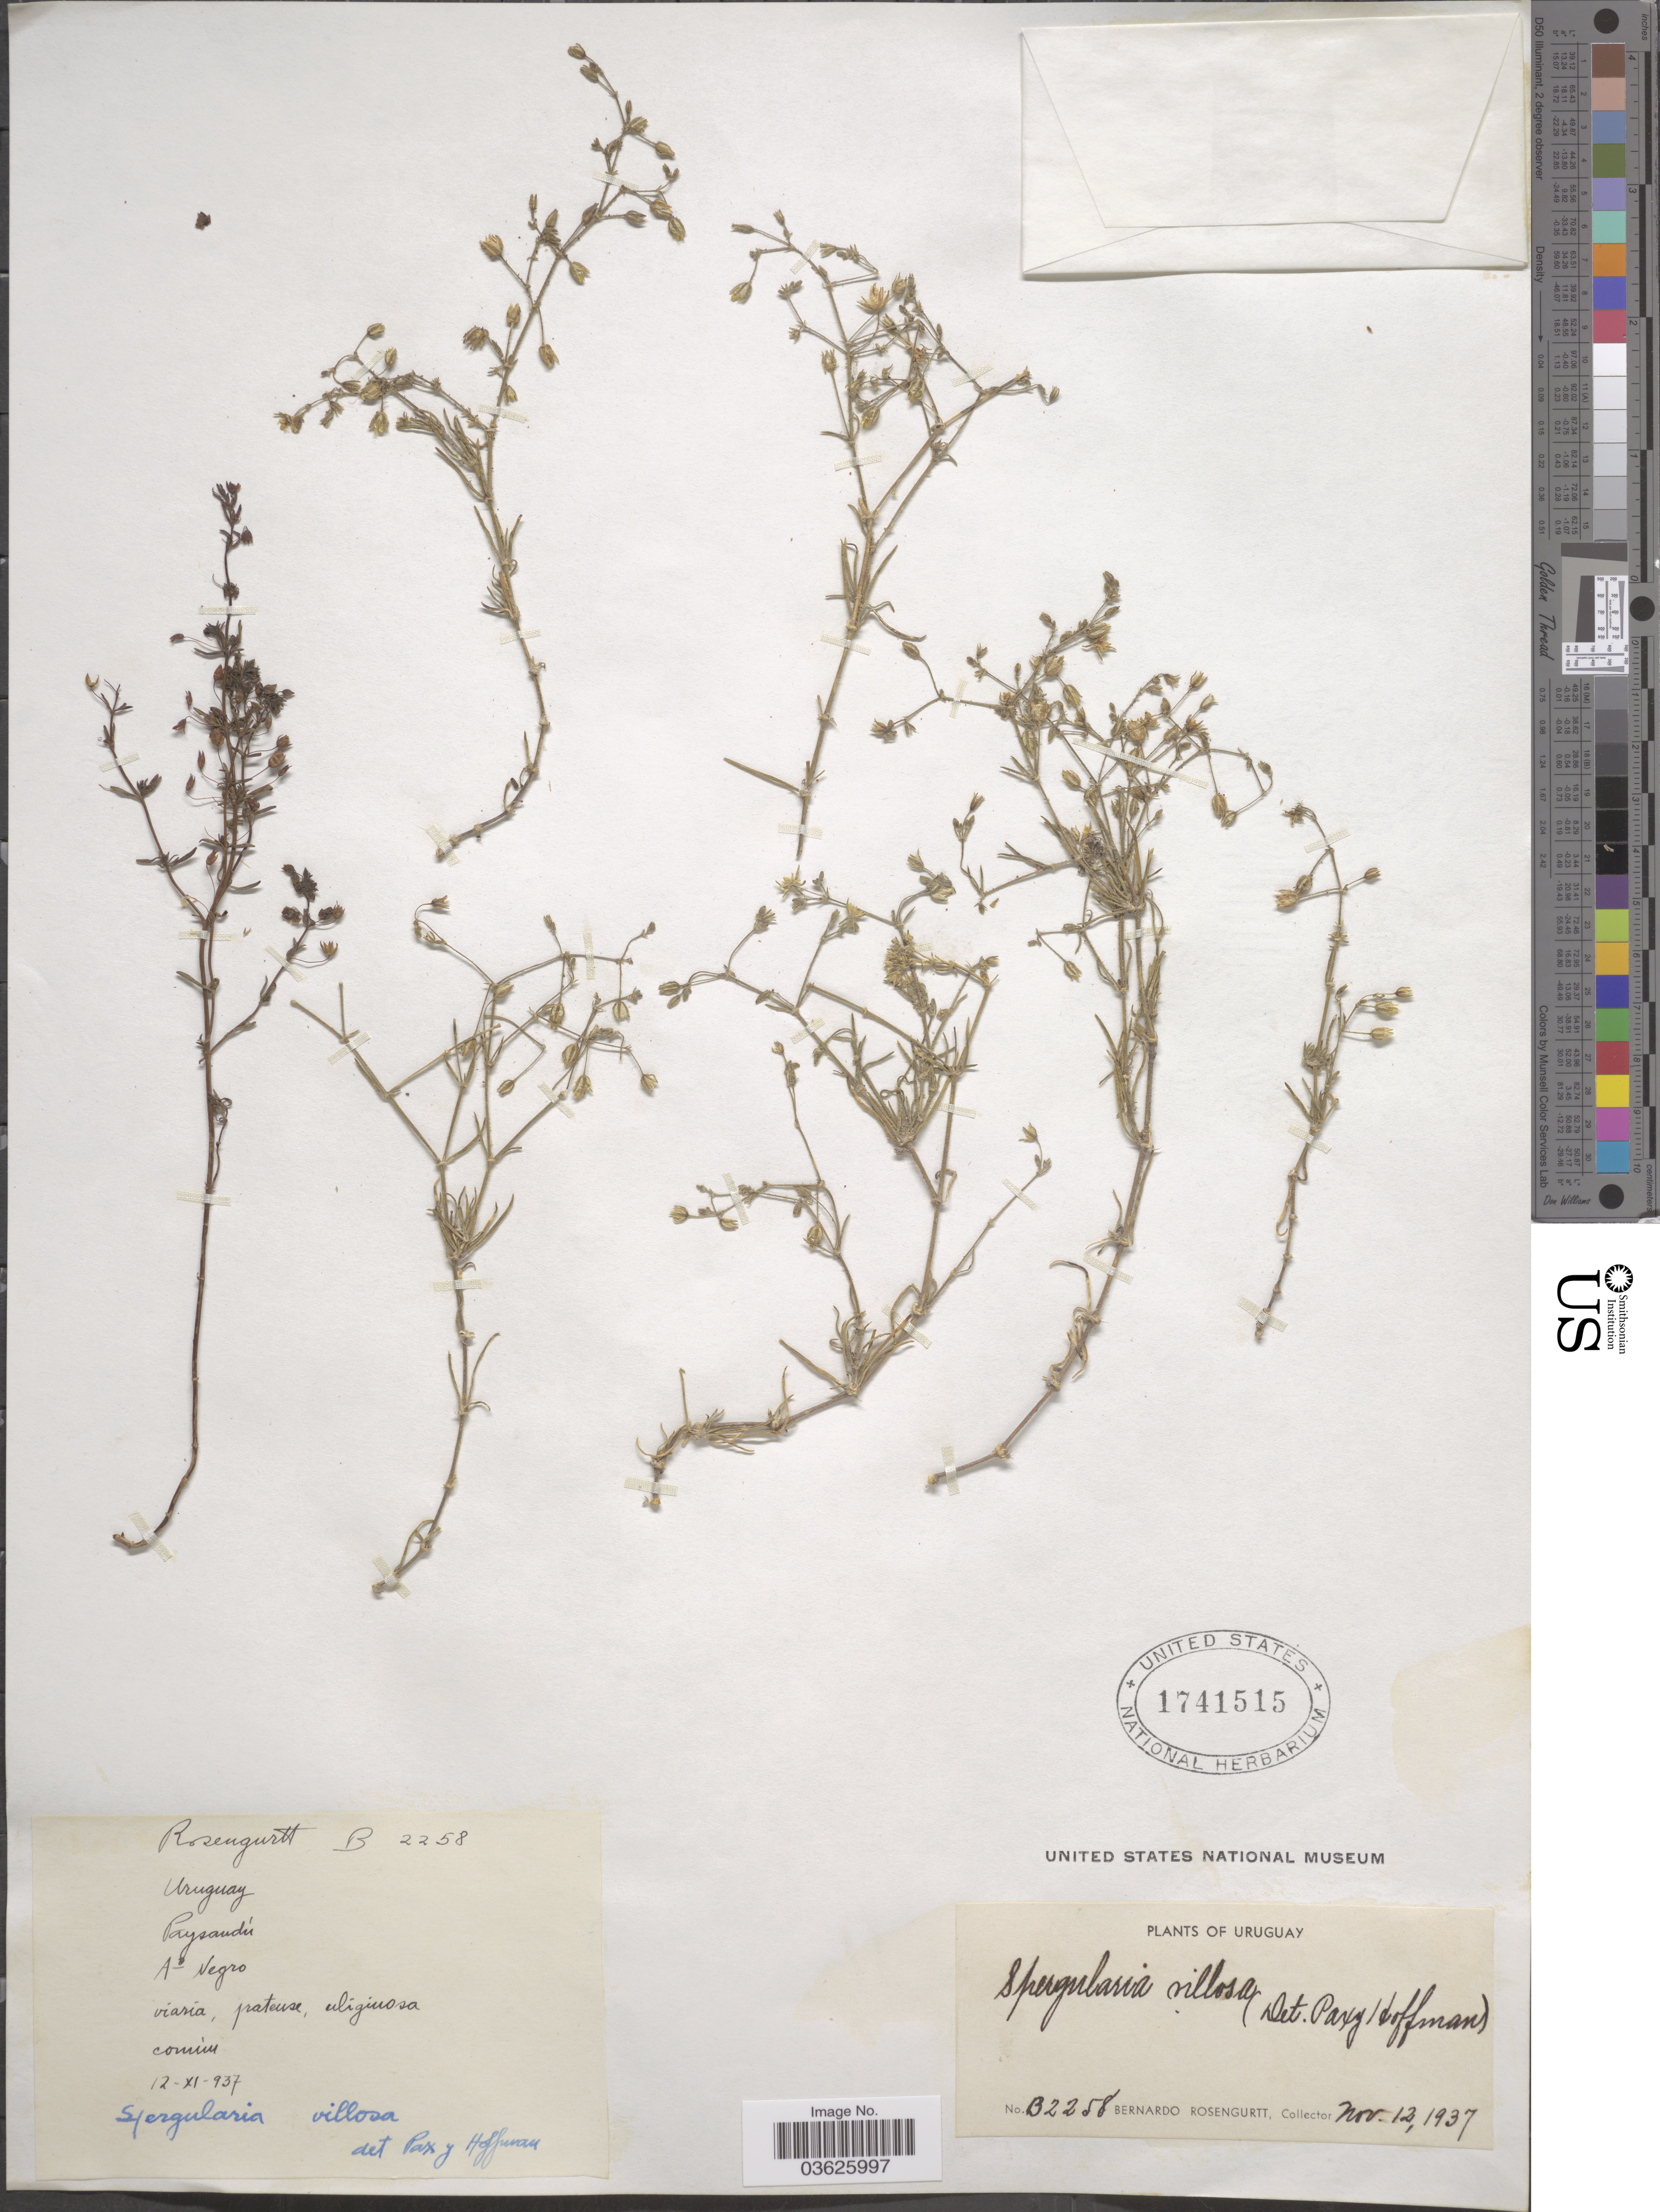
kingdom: Plantae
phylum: Tracheophyta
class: Magnoliopsida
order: Caryophyllales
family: Caryophyllaceae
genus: Spergularia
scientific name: Spergularia villosa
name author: (Pers.) Cambess.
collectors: B. Rosengurtt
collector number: B2258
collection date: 1937-11-12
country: Uruguay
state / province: Paysandu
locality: Ao Negro.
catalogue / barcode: US 1741515